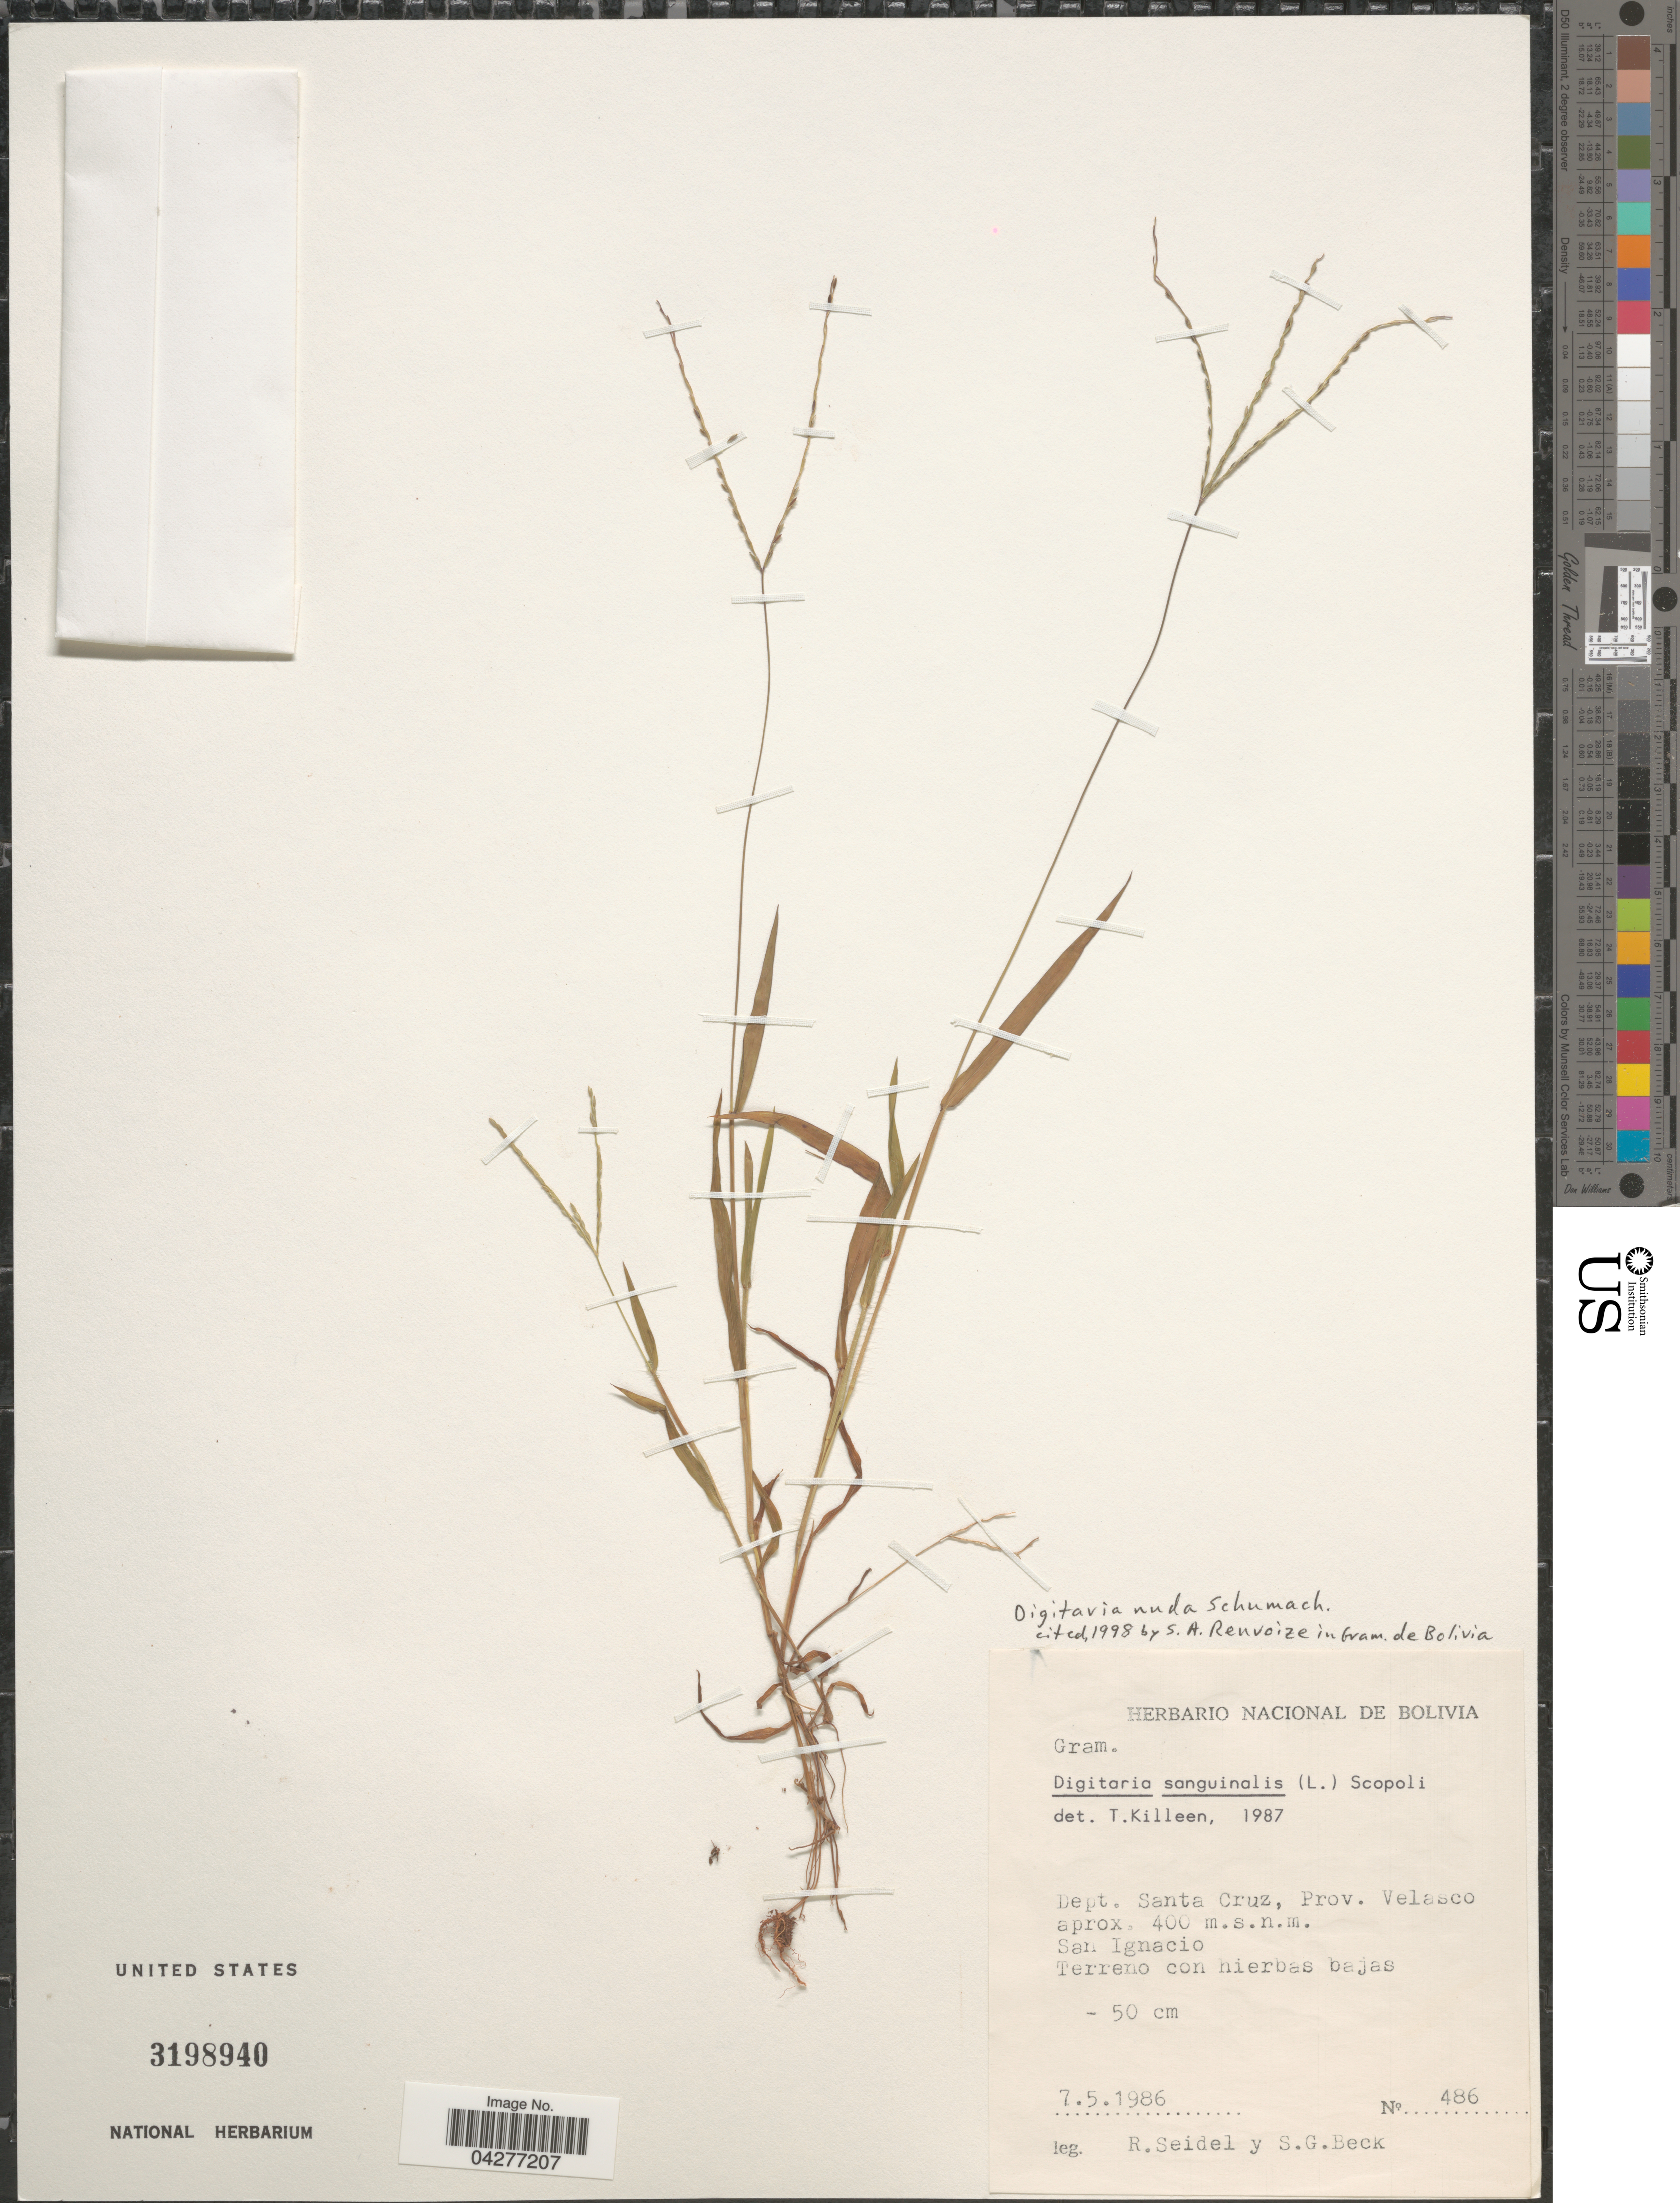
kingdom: Plantae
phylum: Tracheophyta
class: Liliopsida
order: Poales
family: Poaceae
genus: Digitaria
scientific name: Digitaria nuda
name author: Schumach.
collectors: R. Seidel & S. G. Beck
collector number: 486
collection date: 1986-05-07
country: Bolivia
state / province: Santa Cruz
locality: Dept. Santa Cruz, Prov. Velasco. San Ignacio.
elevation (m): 400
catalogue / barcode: US 3198940